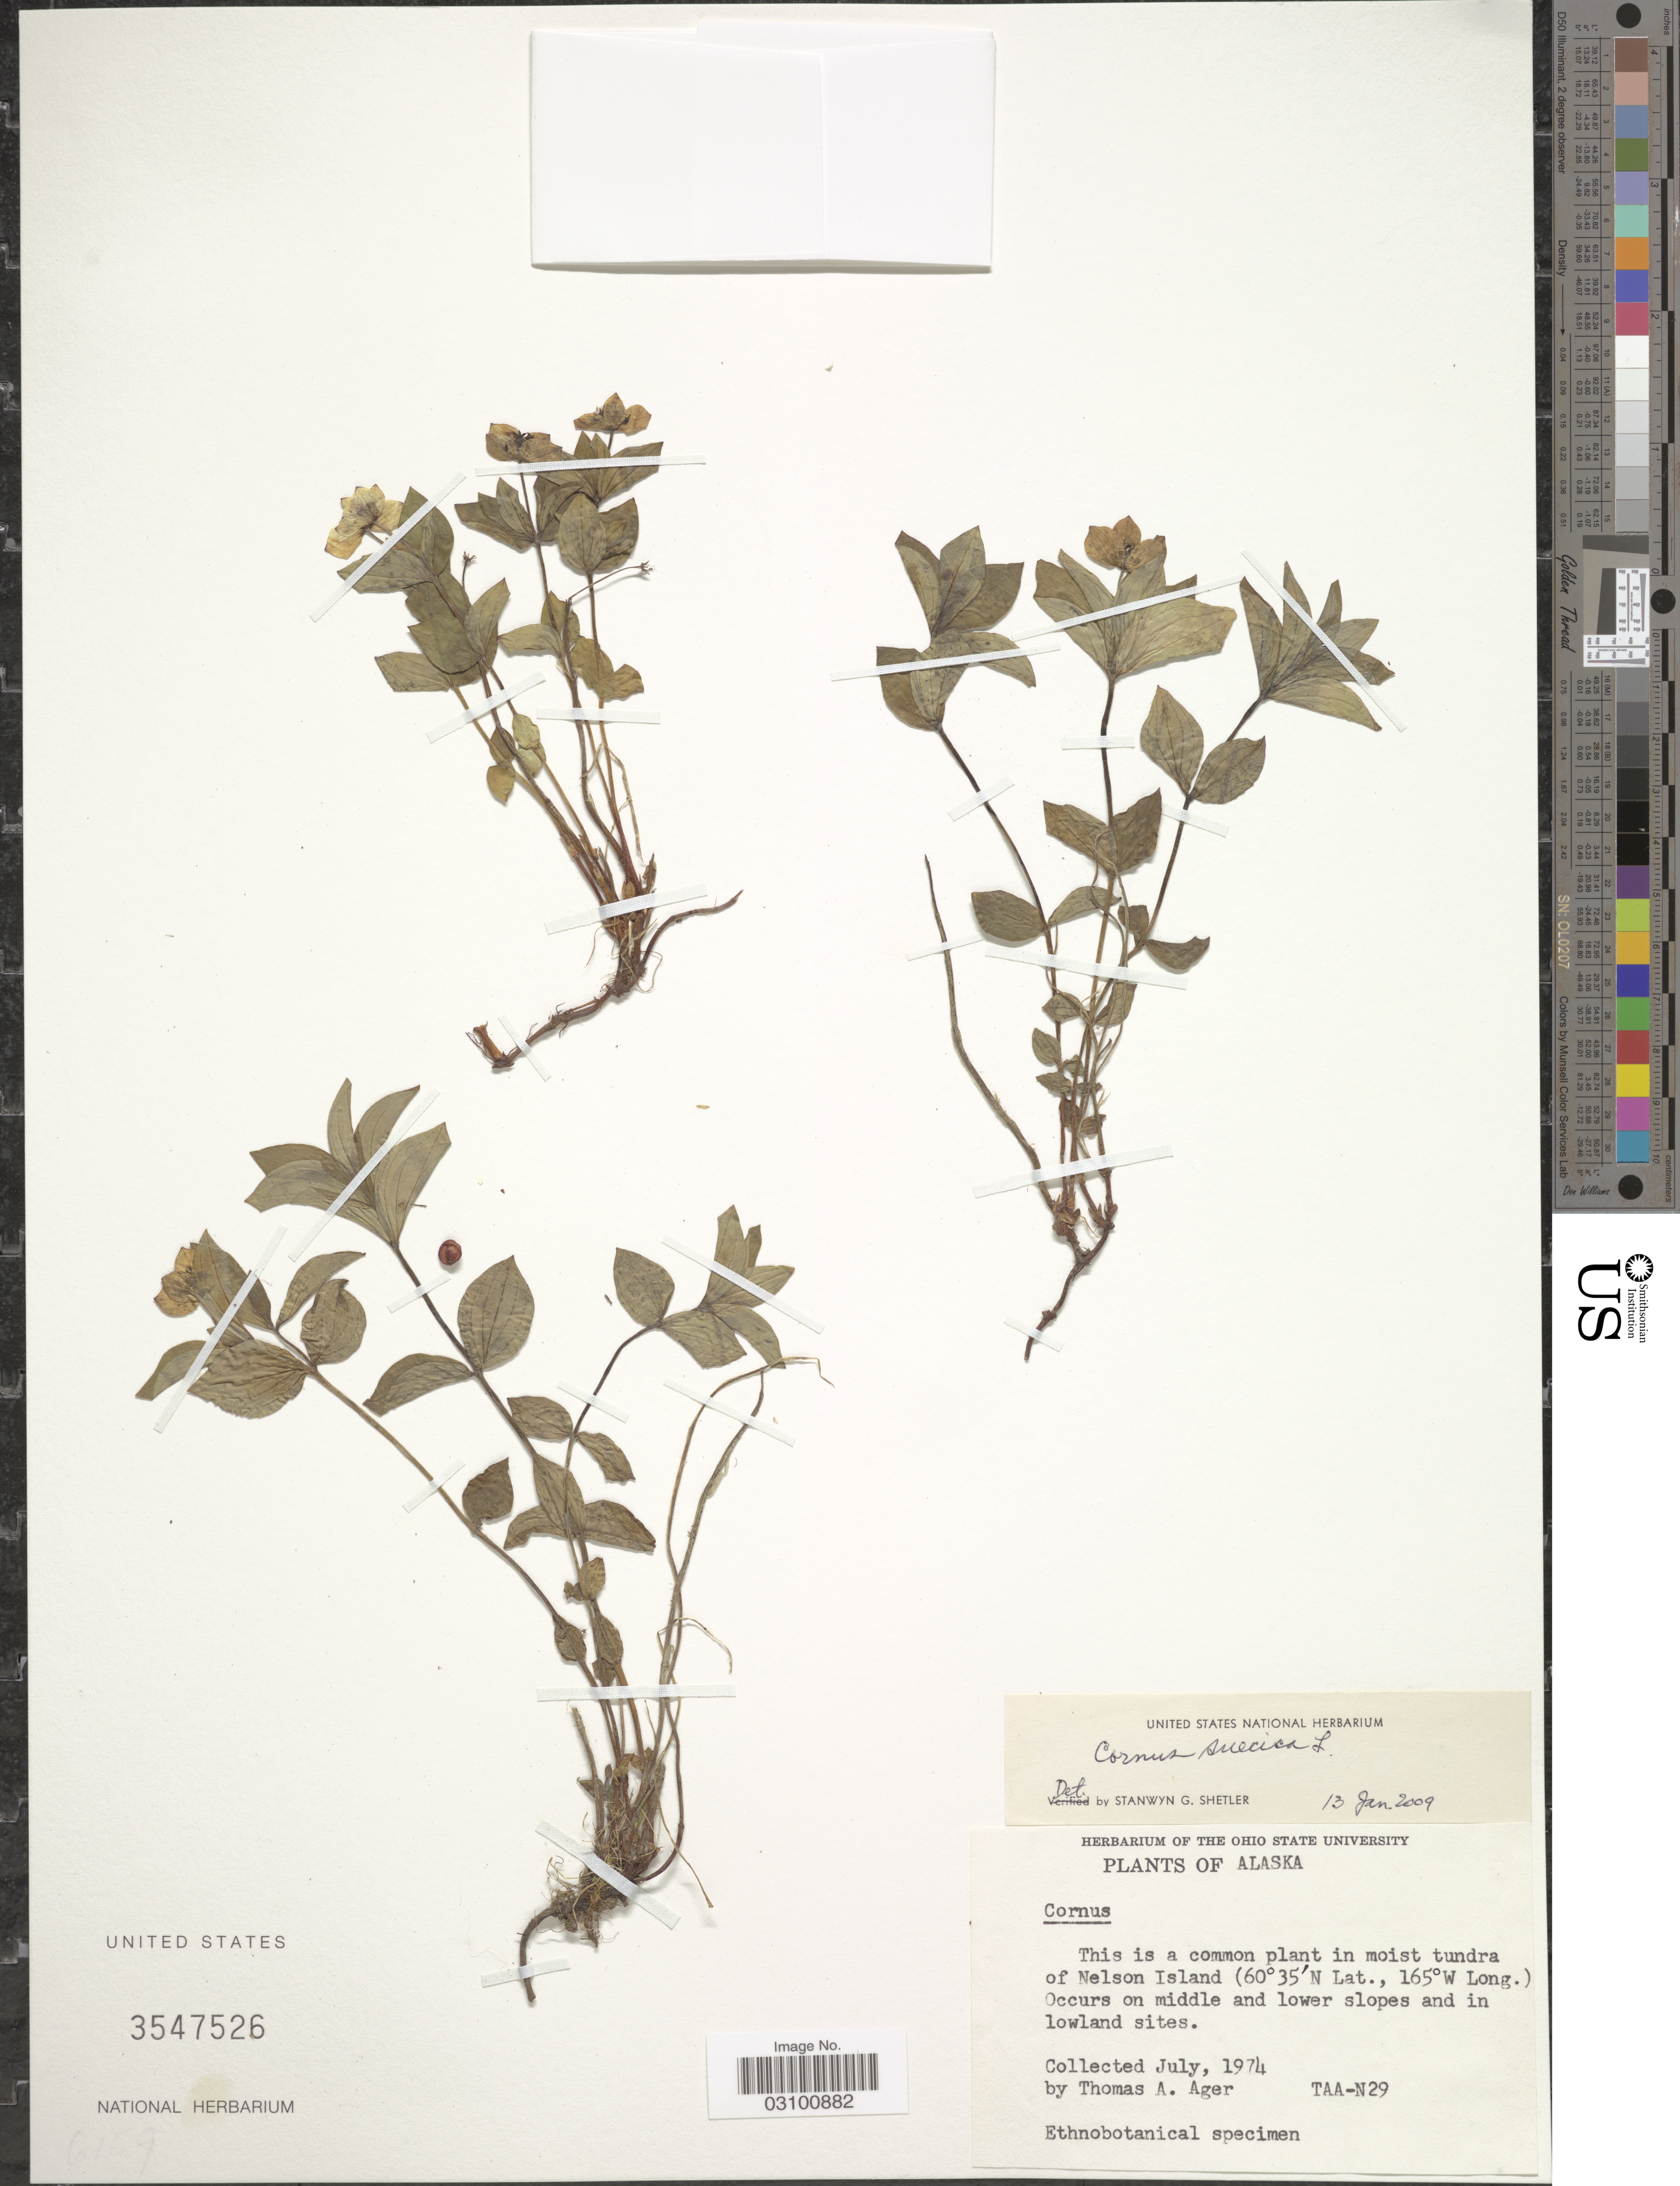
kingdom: Plantae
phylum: Tracheophyta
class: Magnoliopsida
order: Cornales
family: Cornaceae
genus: Cornus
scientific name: Cornus suecica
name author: L.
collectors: T. A. Ager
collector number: TAA-N29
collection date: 1974-07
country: United States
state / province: Alaska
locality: Common plant in moist tundra of Nelson Island. Occurs on middle and lower slopes and in lowland sites.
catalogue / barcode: US 3547526